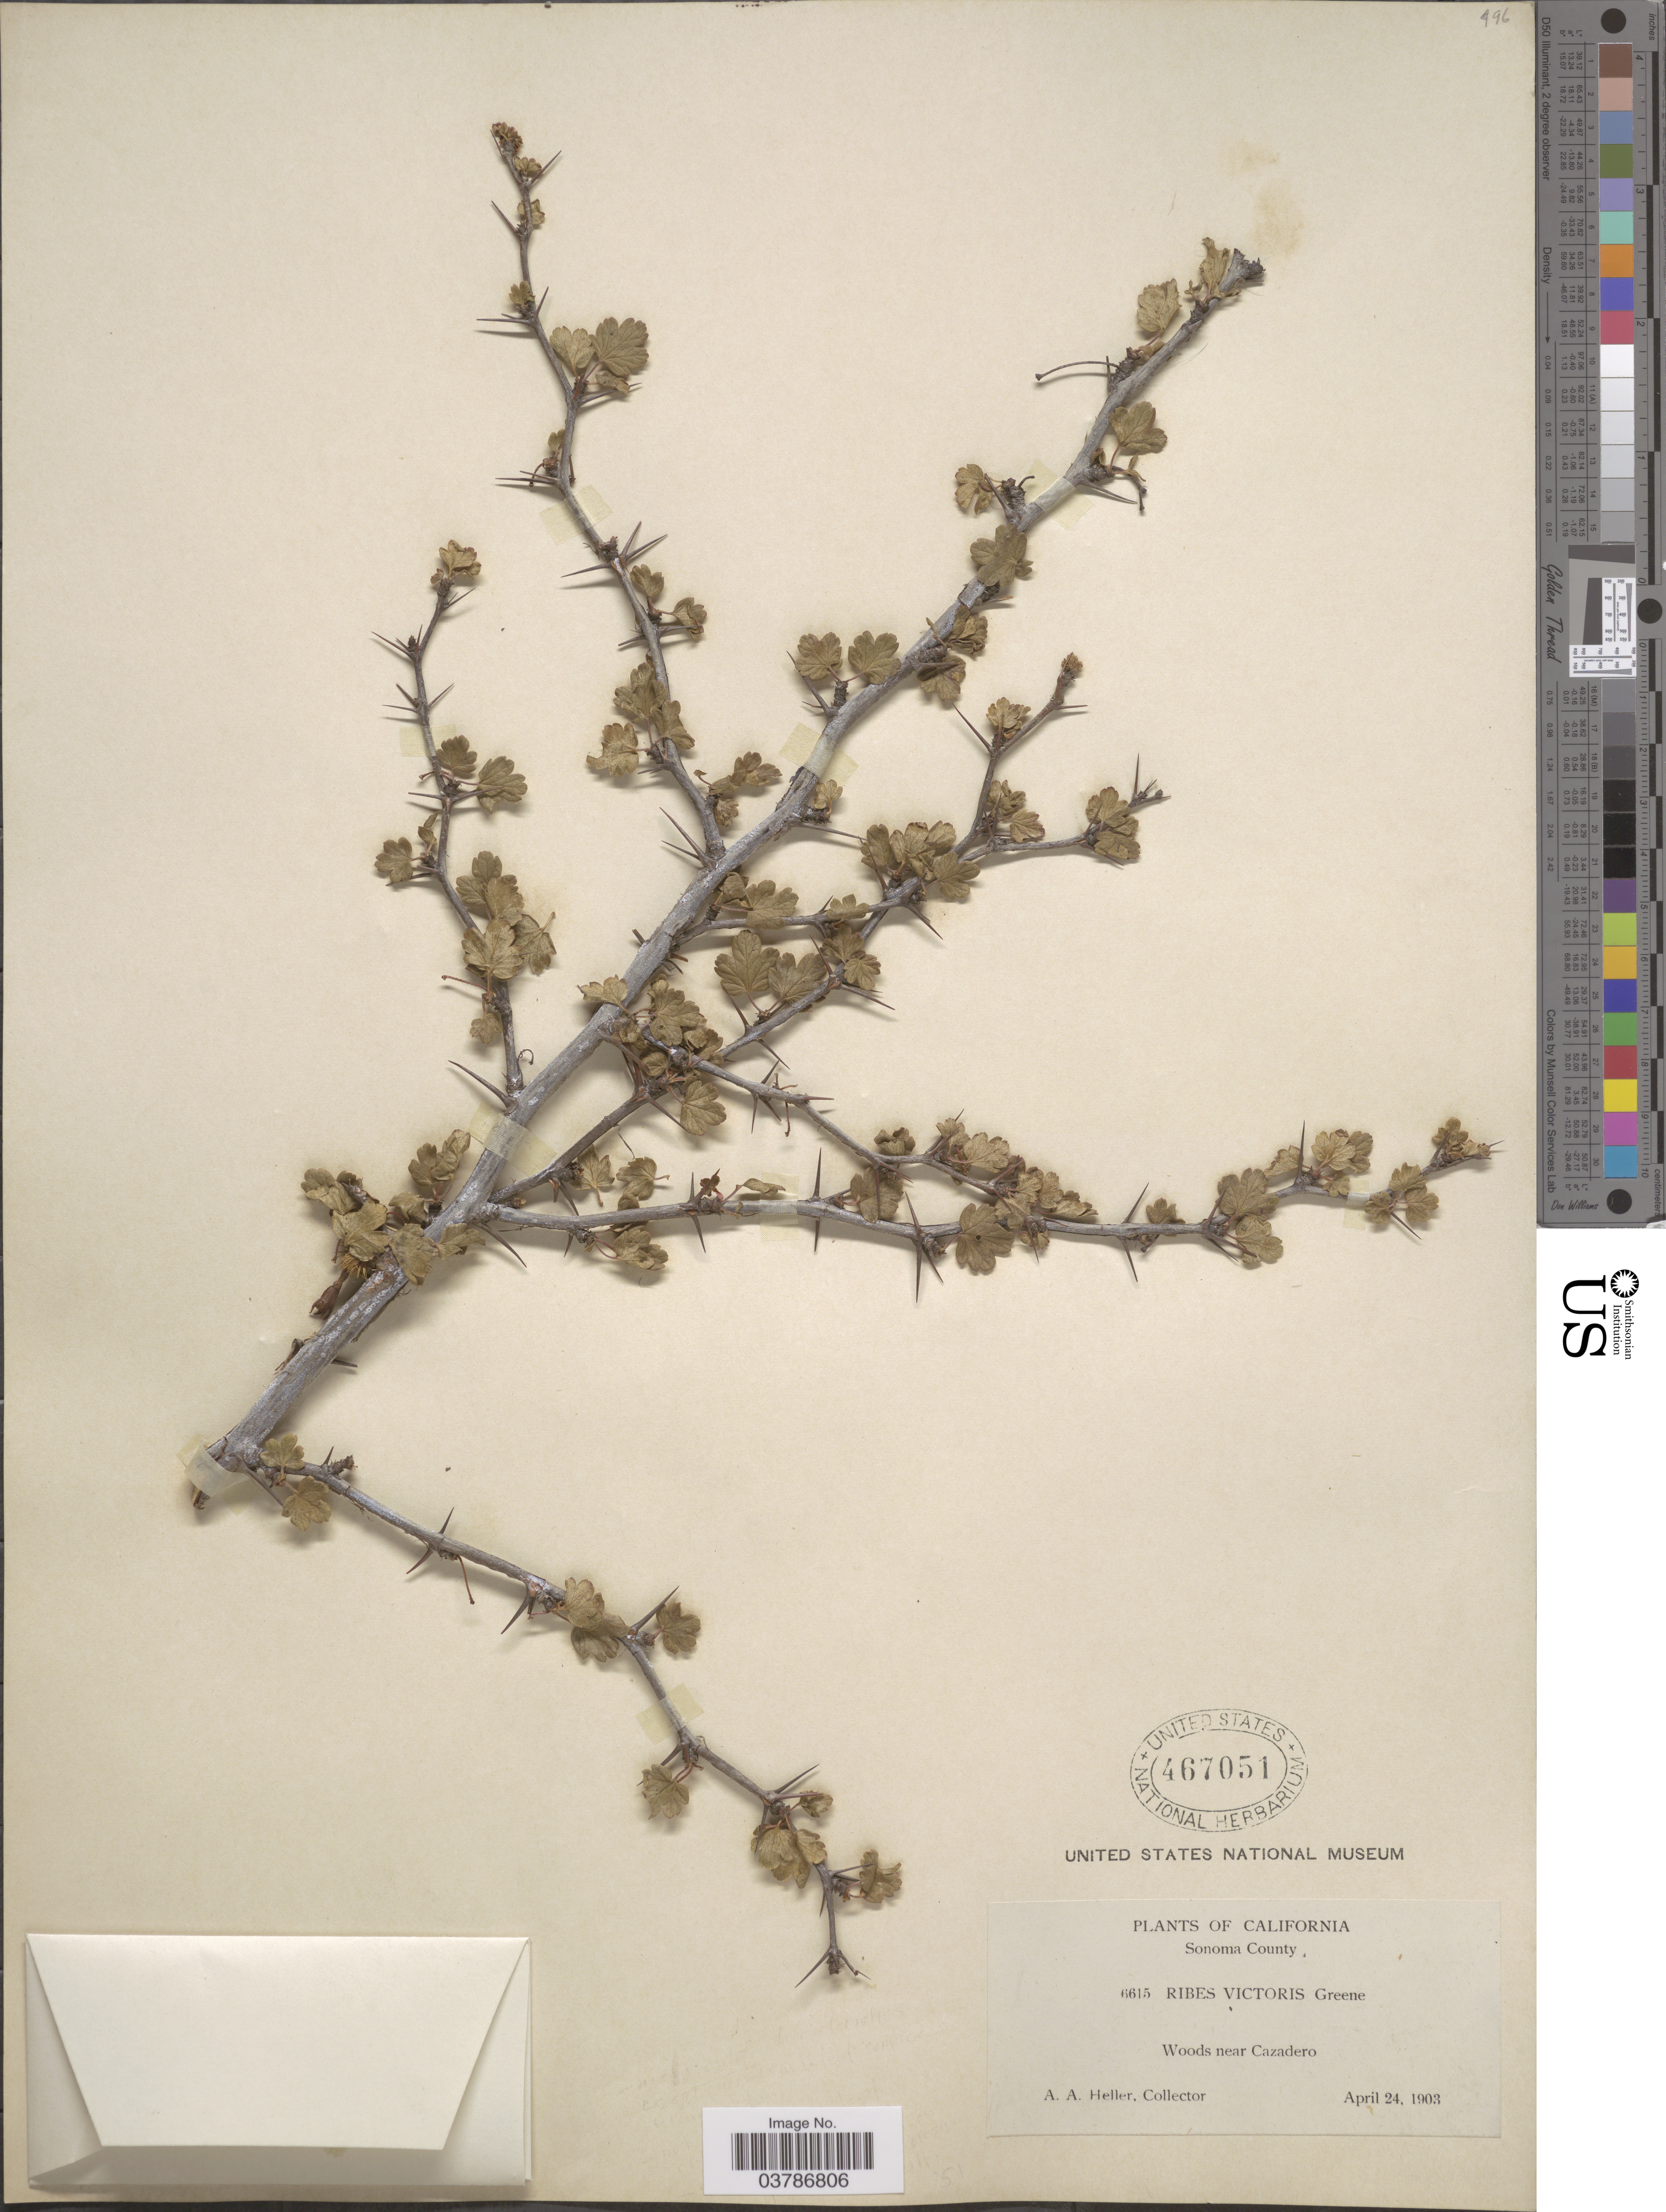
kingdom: Plantae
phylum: Tracheophyta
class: Magnoliopsida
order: Saxifragales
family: Grossulariaceae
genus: Ribes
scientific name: Ribes victoris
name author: Greene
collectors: A. A. Heller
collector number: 6615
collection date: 1903-04-24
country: United States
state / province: California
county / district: Sonoma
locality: Sonoma County. Woods near Cazadero.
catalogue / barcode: US 467051